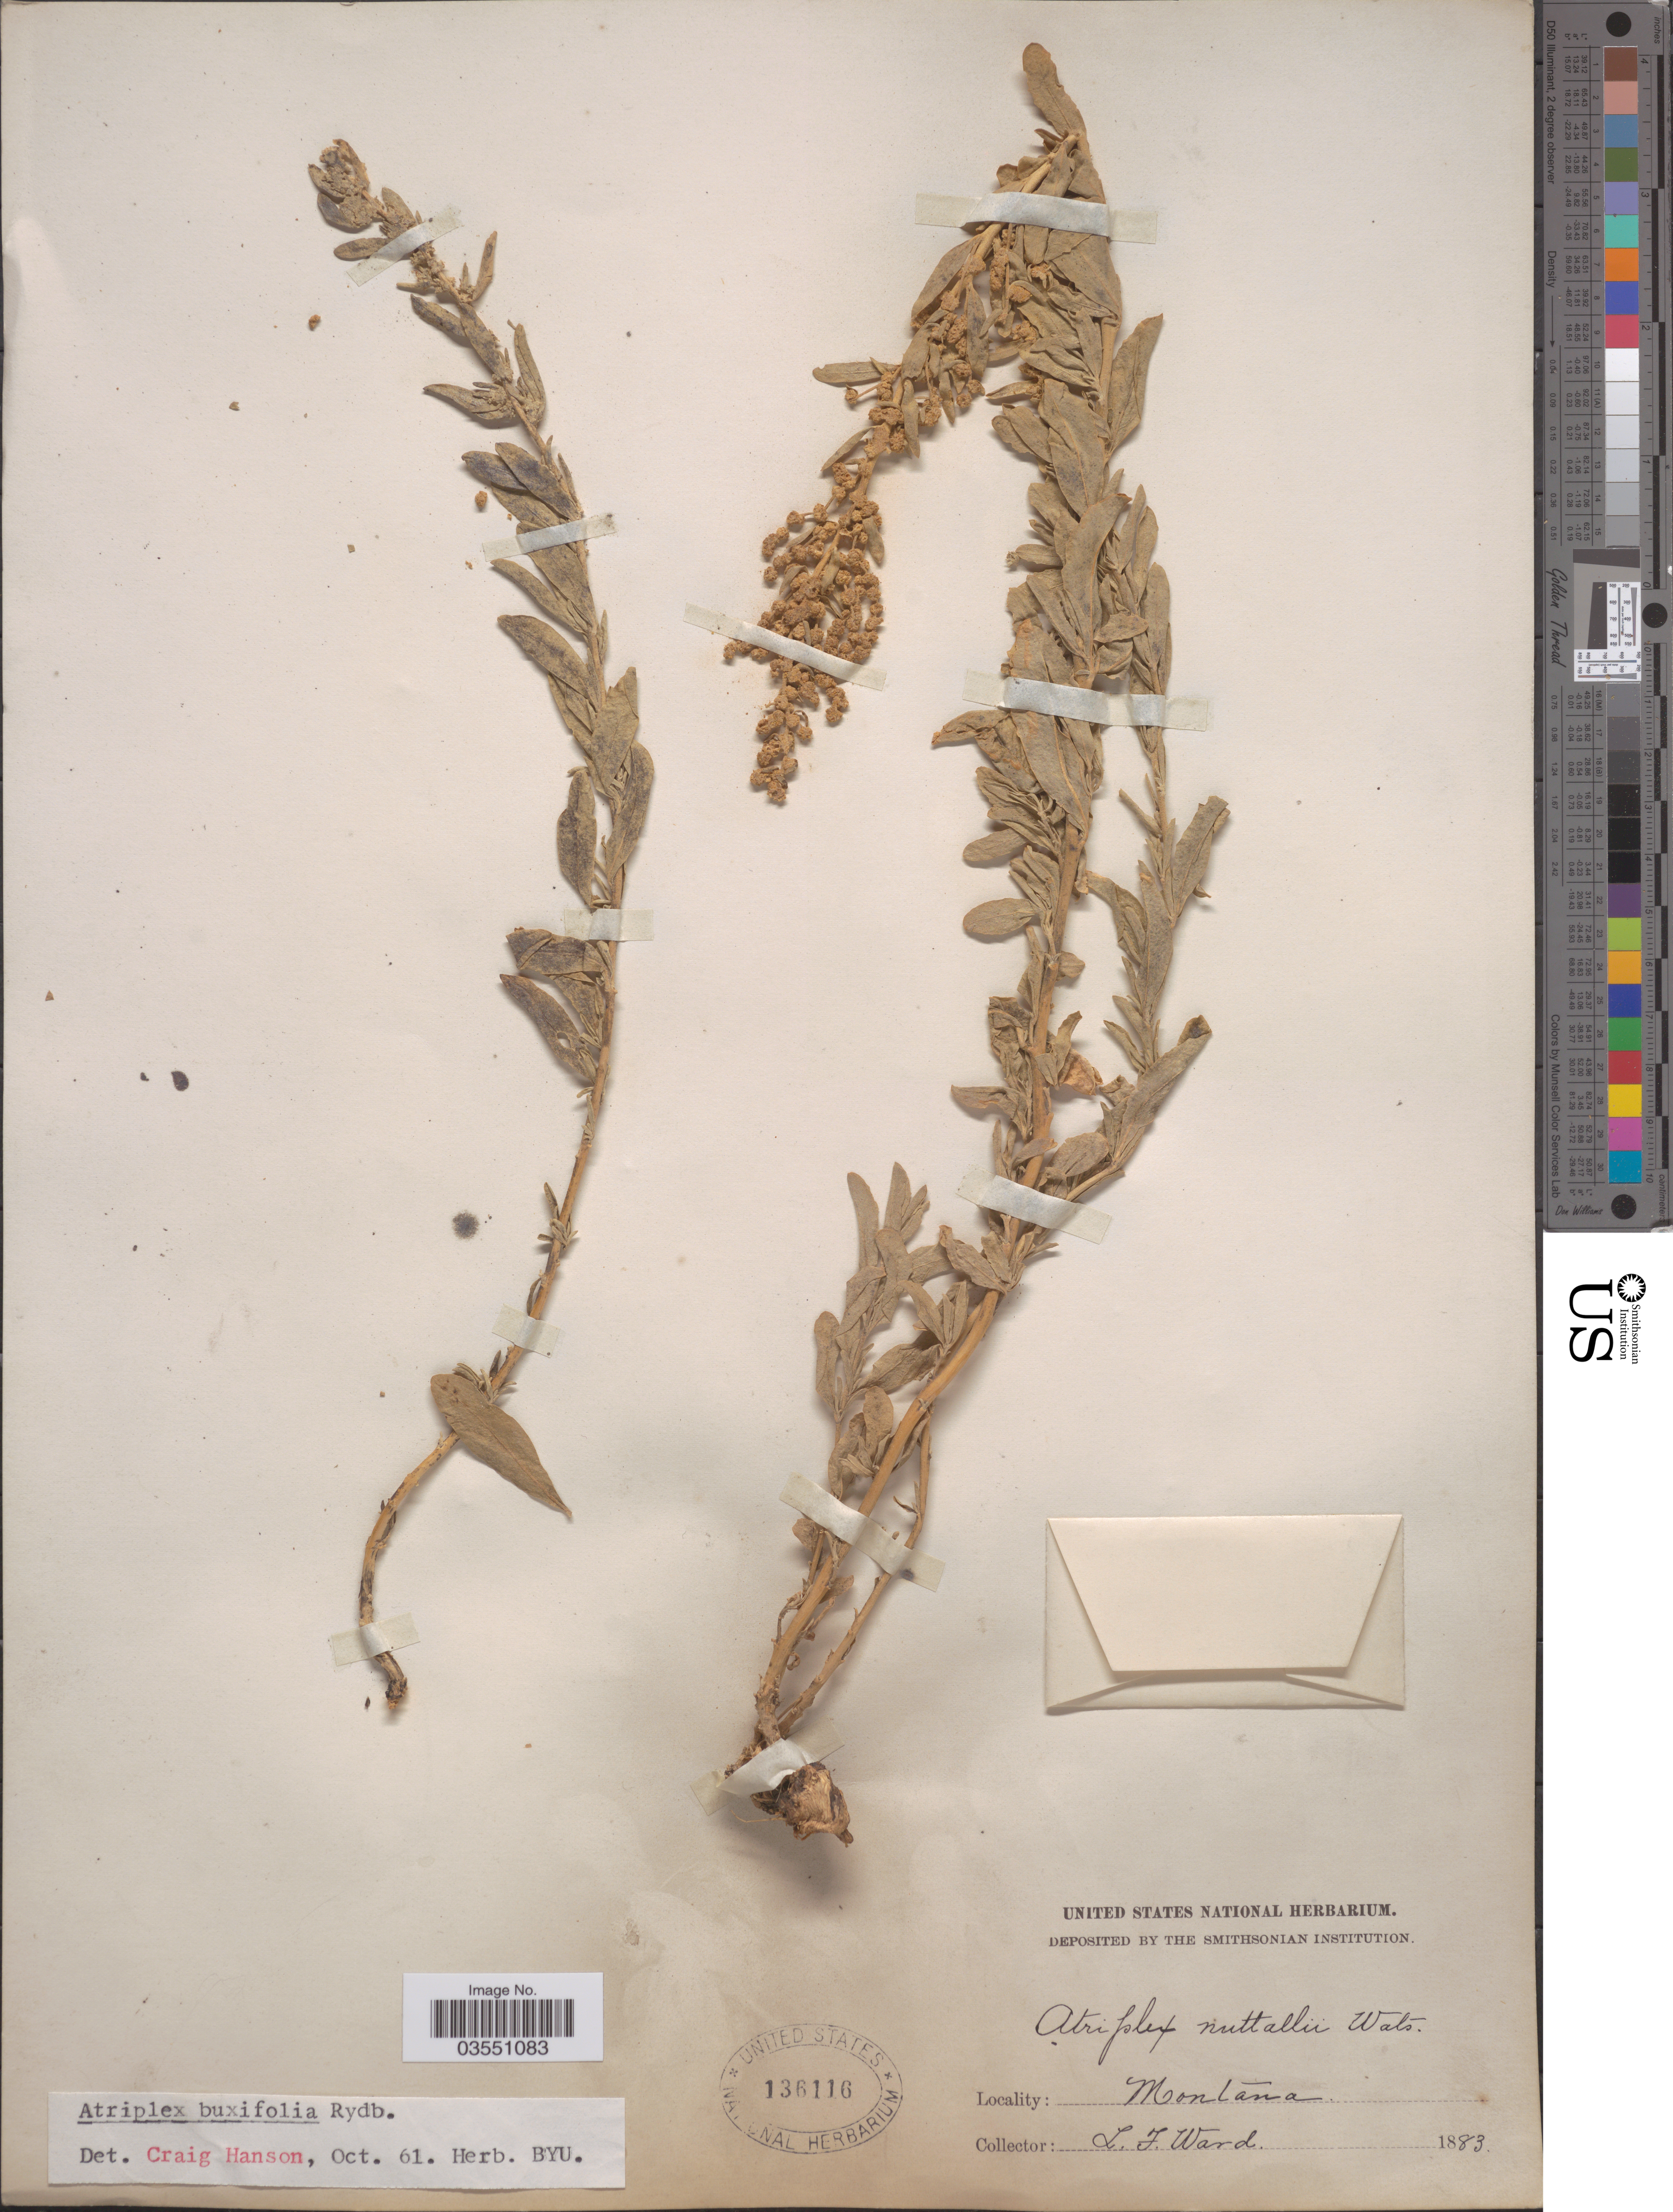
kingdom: Plantae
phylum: Tracheophyta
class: Magnoliopsida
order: Caryophyllales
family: Amaranthaceae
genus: Atriplex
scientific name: Atriplex buxifolia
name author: Rydb.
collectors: L. Ward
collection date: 1883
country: United States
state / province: Montana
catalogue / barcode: US 136116